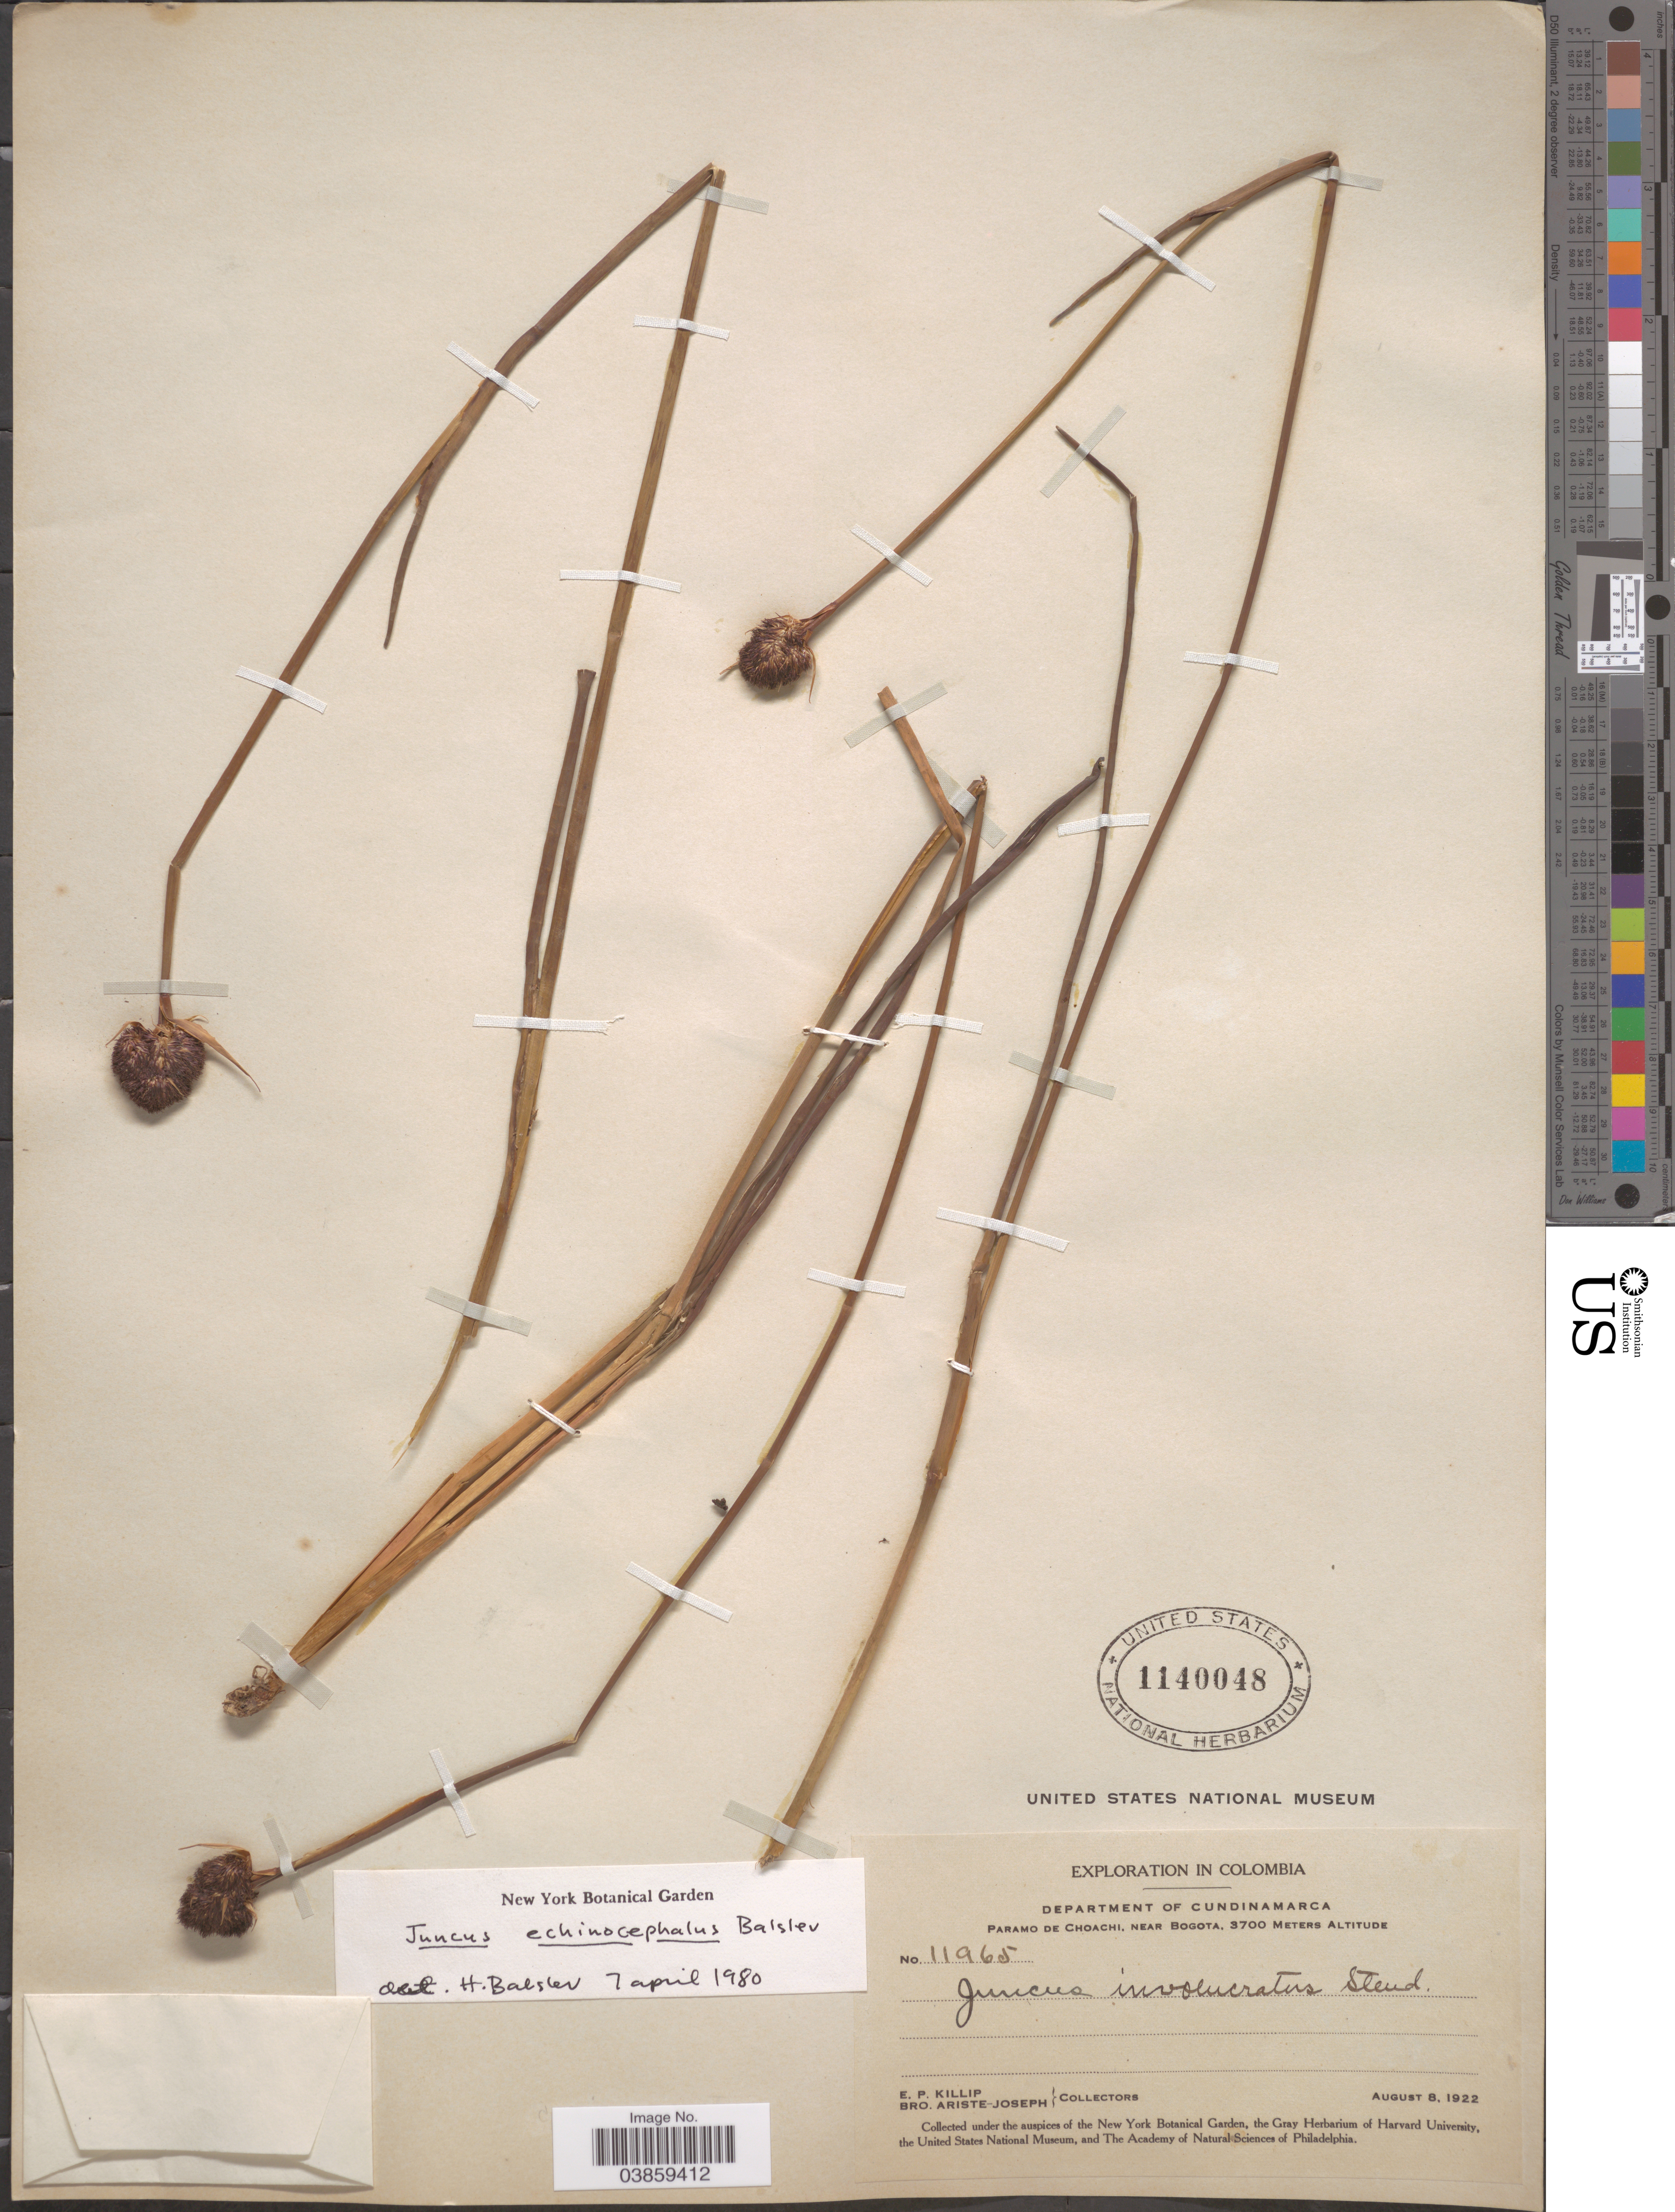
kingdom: Plantae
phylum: Tracheophyta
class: Liliopsida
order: Poales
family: Juncaceae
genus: Juncus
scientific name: Juncus echinocephalus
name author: Balslev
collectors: E. P. Killip & Bro. Ariste-Joseph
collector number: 11965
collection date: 1922-08-08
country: Colombia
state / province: Cundinamarca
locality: Department of Cundinamarca. Paramo de Choachi, near Bogota.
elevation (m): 3700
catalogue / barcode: US 1140048